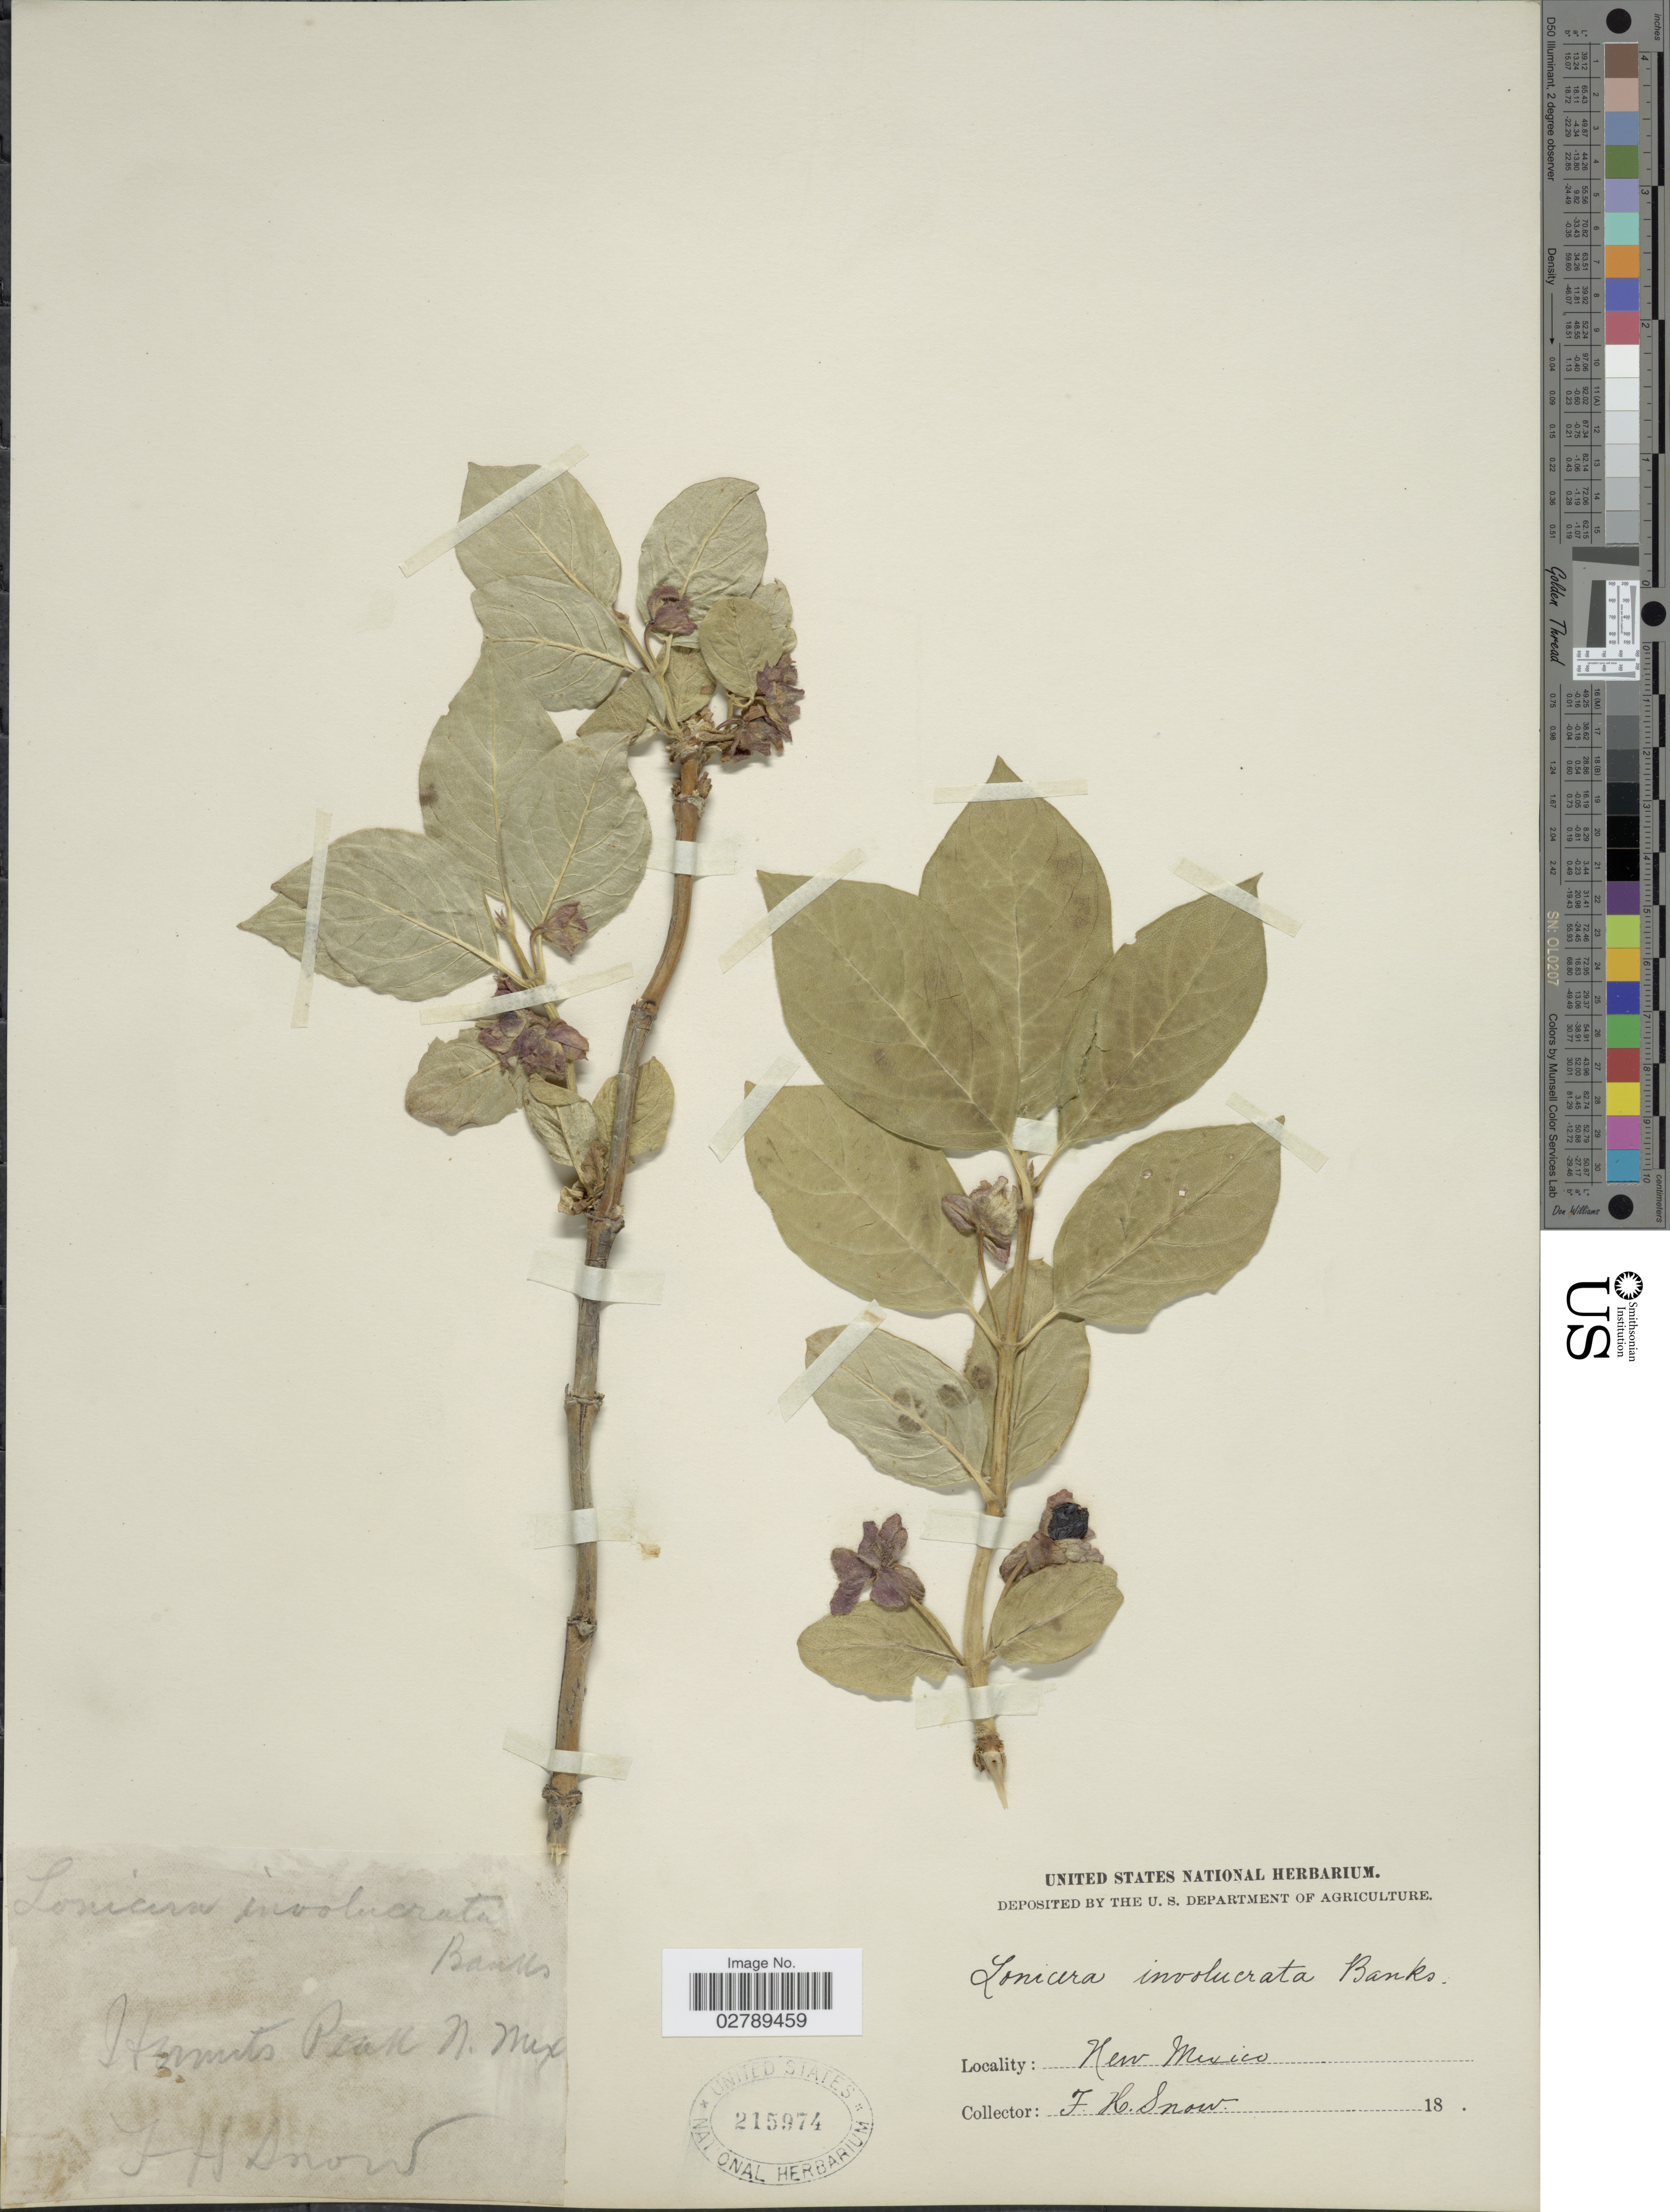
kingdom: Plantae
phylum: Tracheophyta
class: Magnoliopsida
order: Dipsacales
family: Caprifoliaceae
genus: Lonicera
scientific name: Lonicera involucrata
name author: (Richardson) Banks ex Spreng.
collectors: F. H. Snow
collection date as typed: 18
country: United States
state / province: New Mexico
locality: Hermit's Peak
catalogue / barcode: US 215974